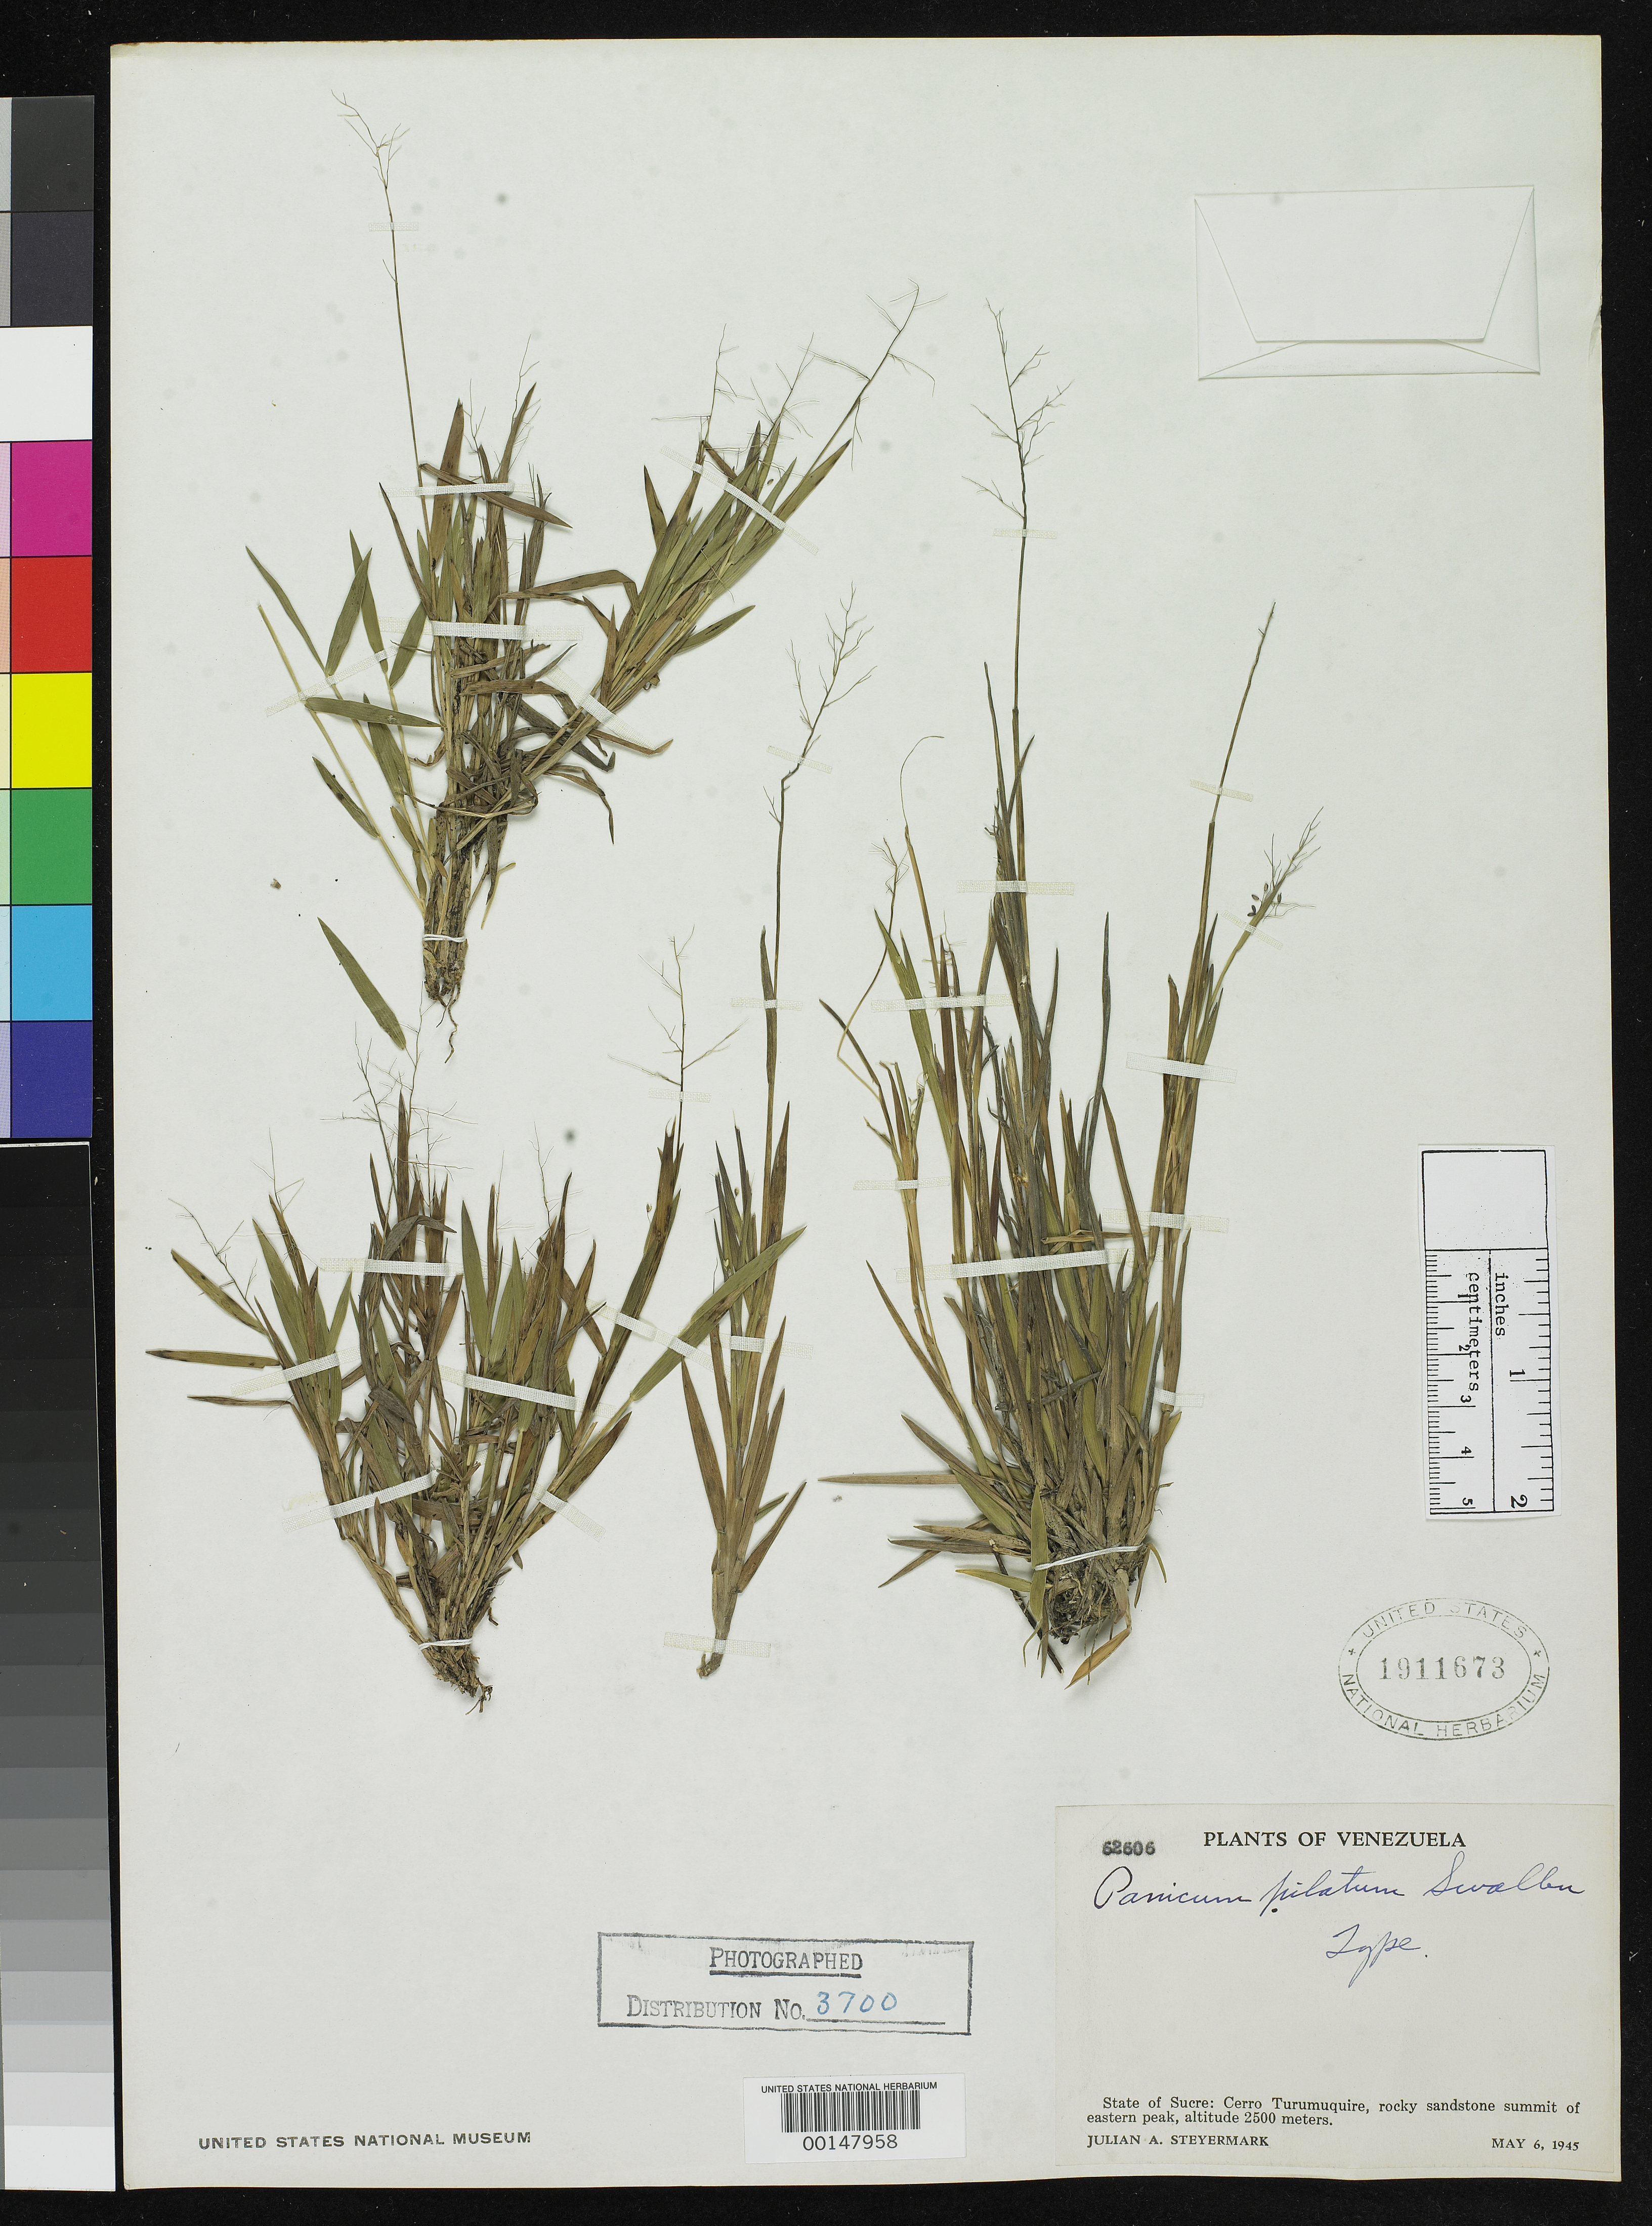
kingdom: Plantae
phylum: Tracheophyta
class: Liliopsida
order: Poales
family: Poaceae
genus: Panicum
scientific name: Panicum pilatum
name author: Swallen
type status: Holotype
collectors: J. Steyermark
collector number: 62606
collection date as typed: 06 May 1945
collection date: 1945-05-06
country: Venezuela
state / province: Sucre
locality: Cerro Turumuquire.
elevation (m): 2500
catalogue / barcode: US 1911673